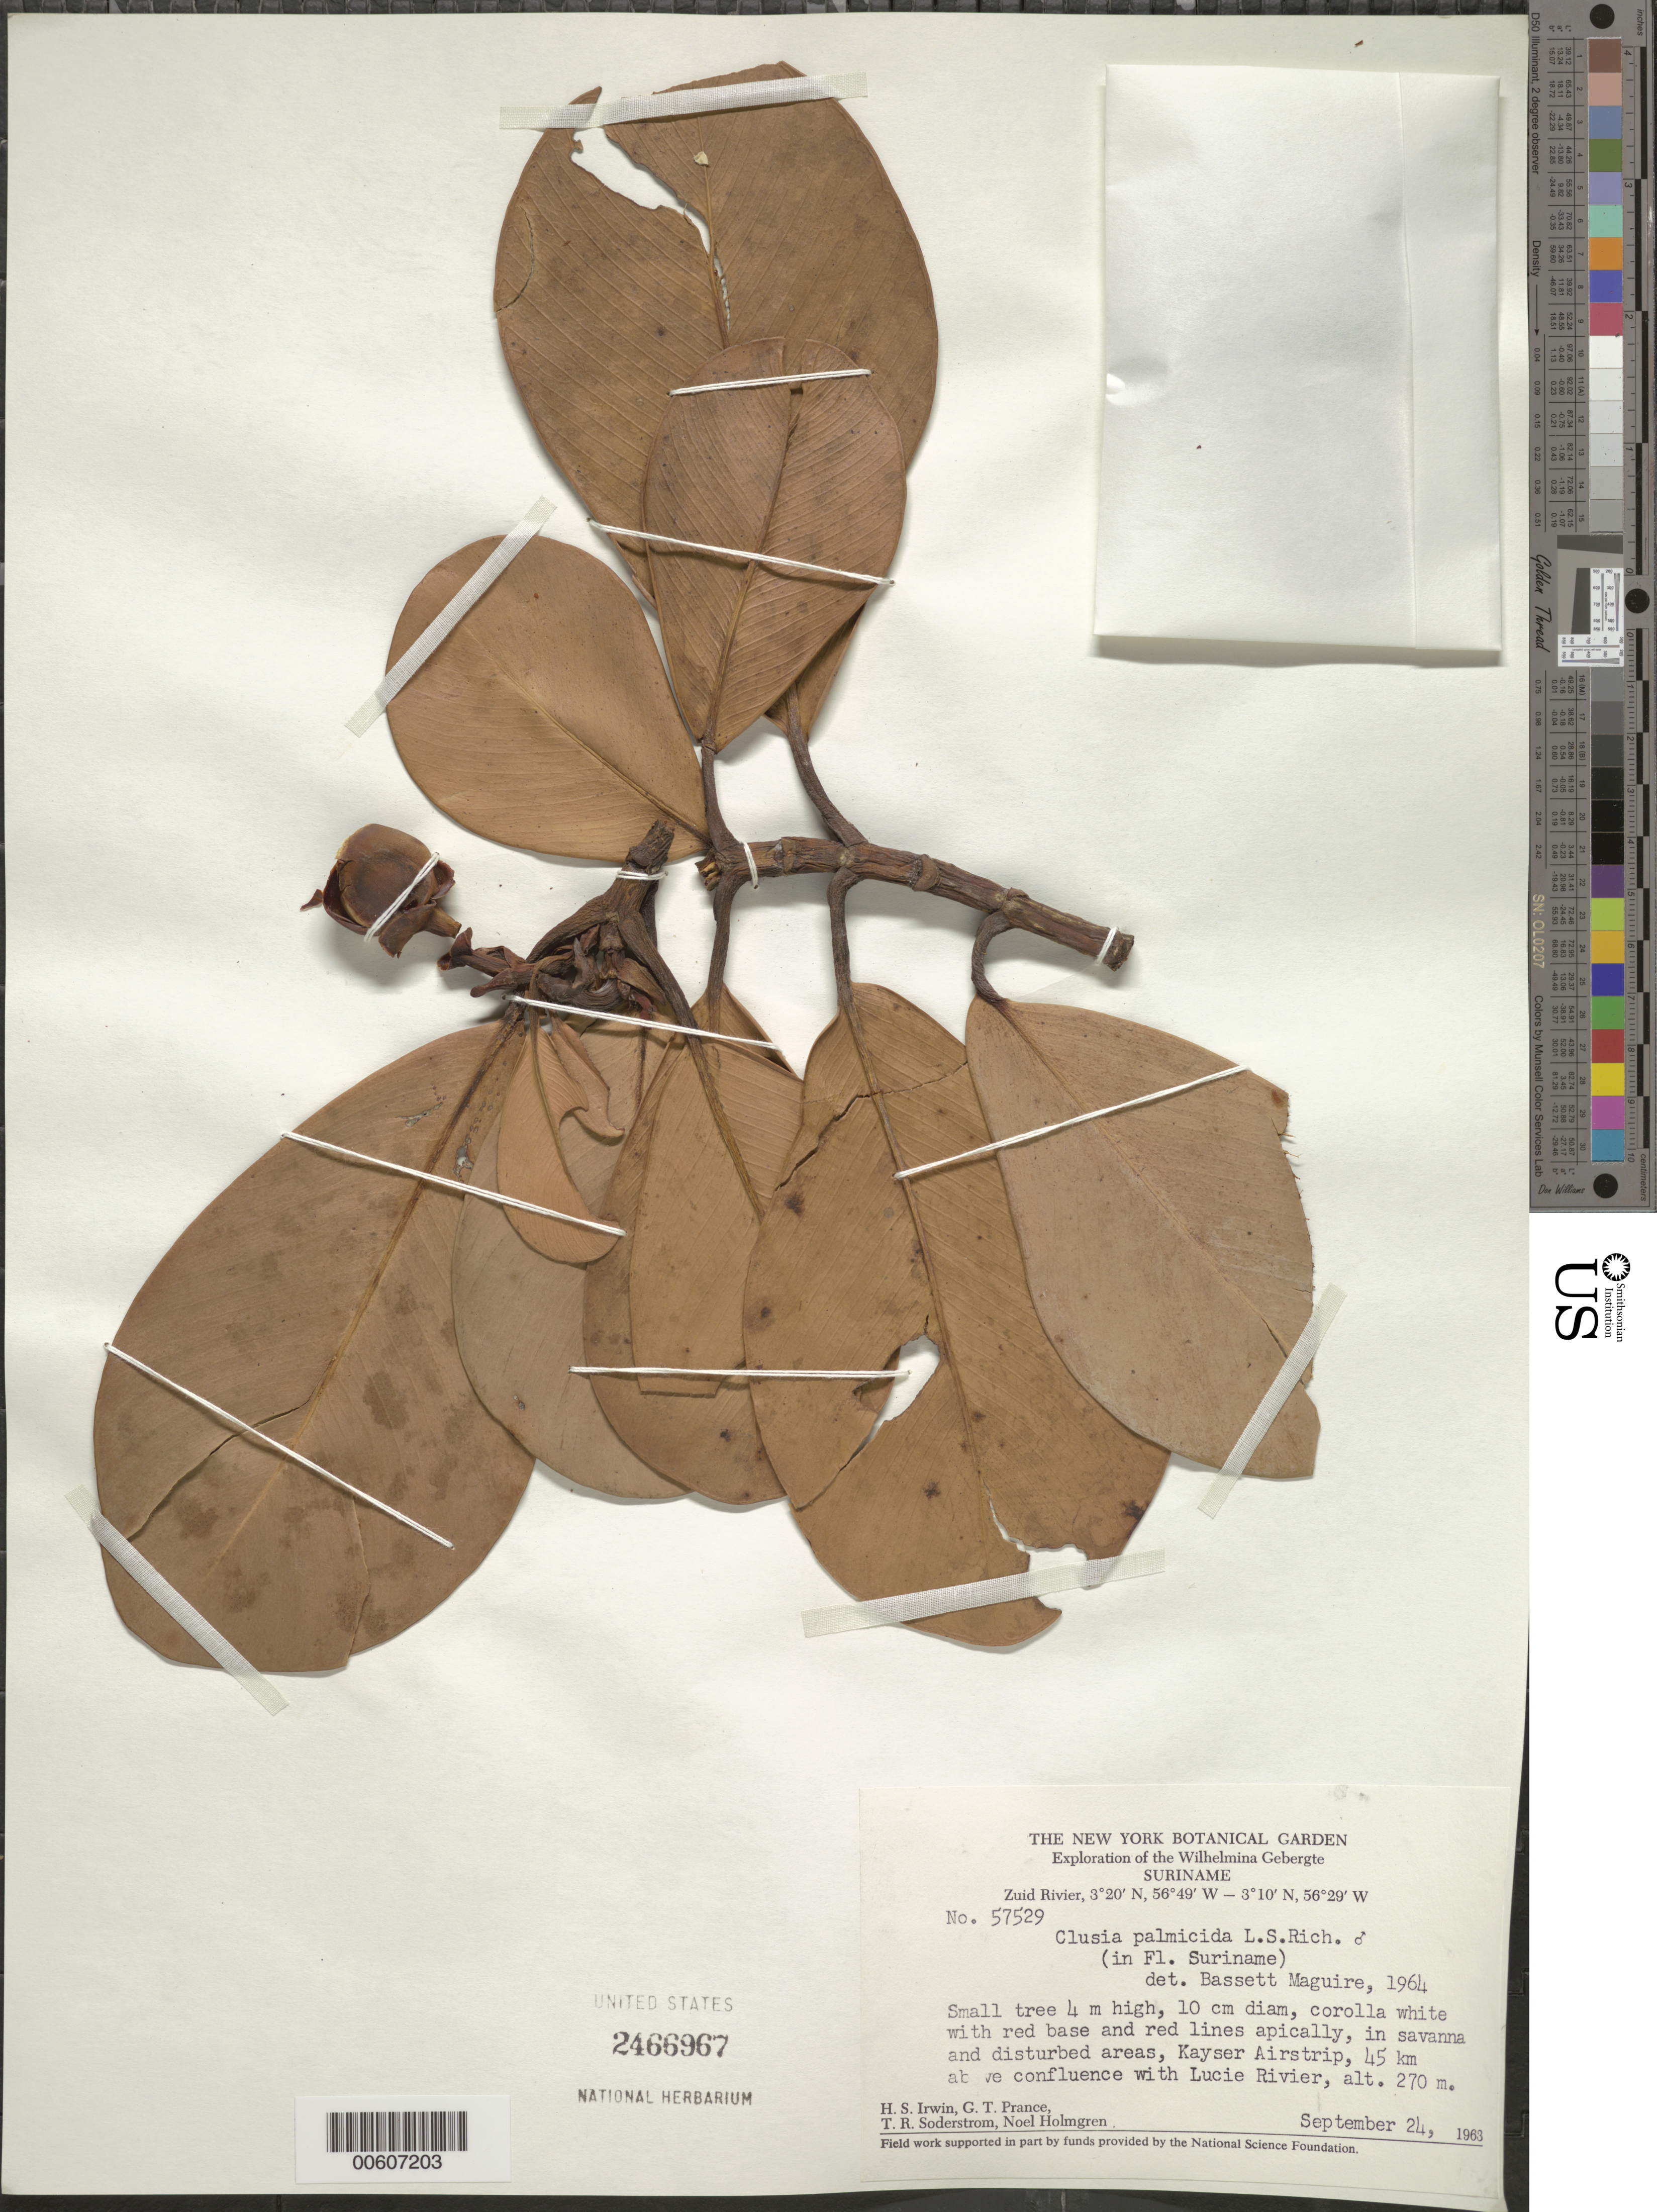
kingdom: Plantae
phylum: Tracheophyta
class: Magnoliopsida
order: Malpighiales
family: Clusiaceae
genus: Clusia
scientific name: Clusia palmicida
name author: Rich.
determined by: Maguire, Bassett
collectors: H. Irwin, G. T. Prance, T. R. Soderstrom & N. H. Holmgren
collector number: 57529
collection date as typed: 24-Sep-63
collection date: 1963-09-24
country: Suriname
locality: Kayser Airstrip, Zuid R., 45 km above confl. with Lucie R., Wilhelmina Gebergte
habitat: Savanna and disturbed areas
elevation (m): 270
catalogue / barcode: US 2466967